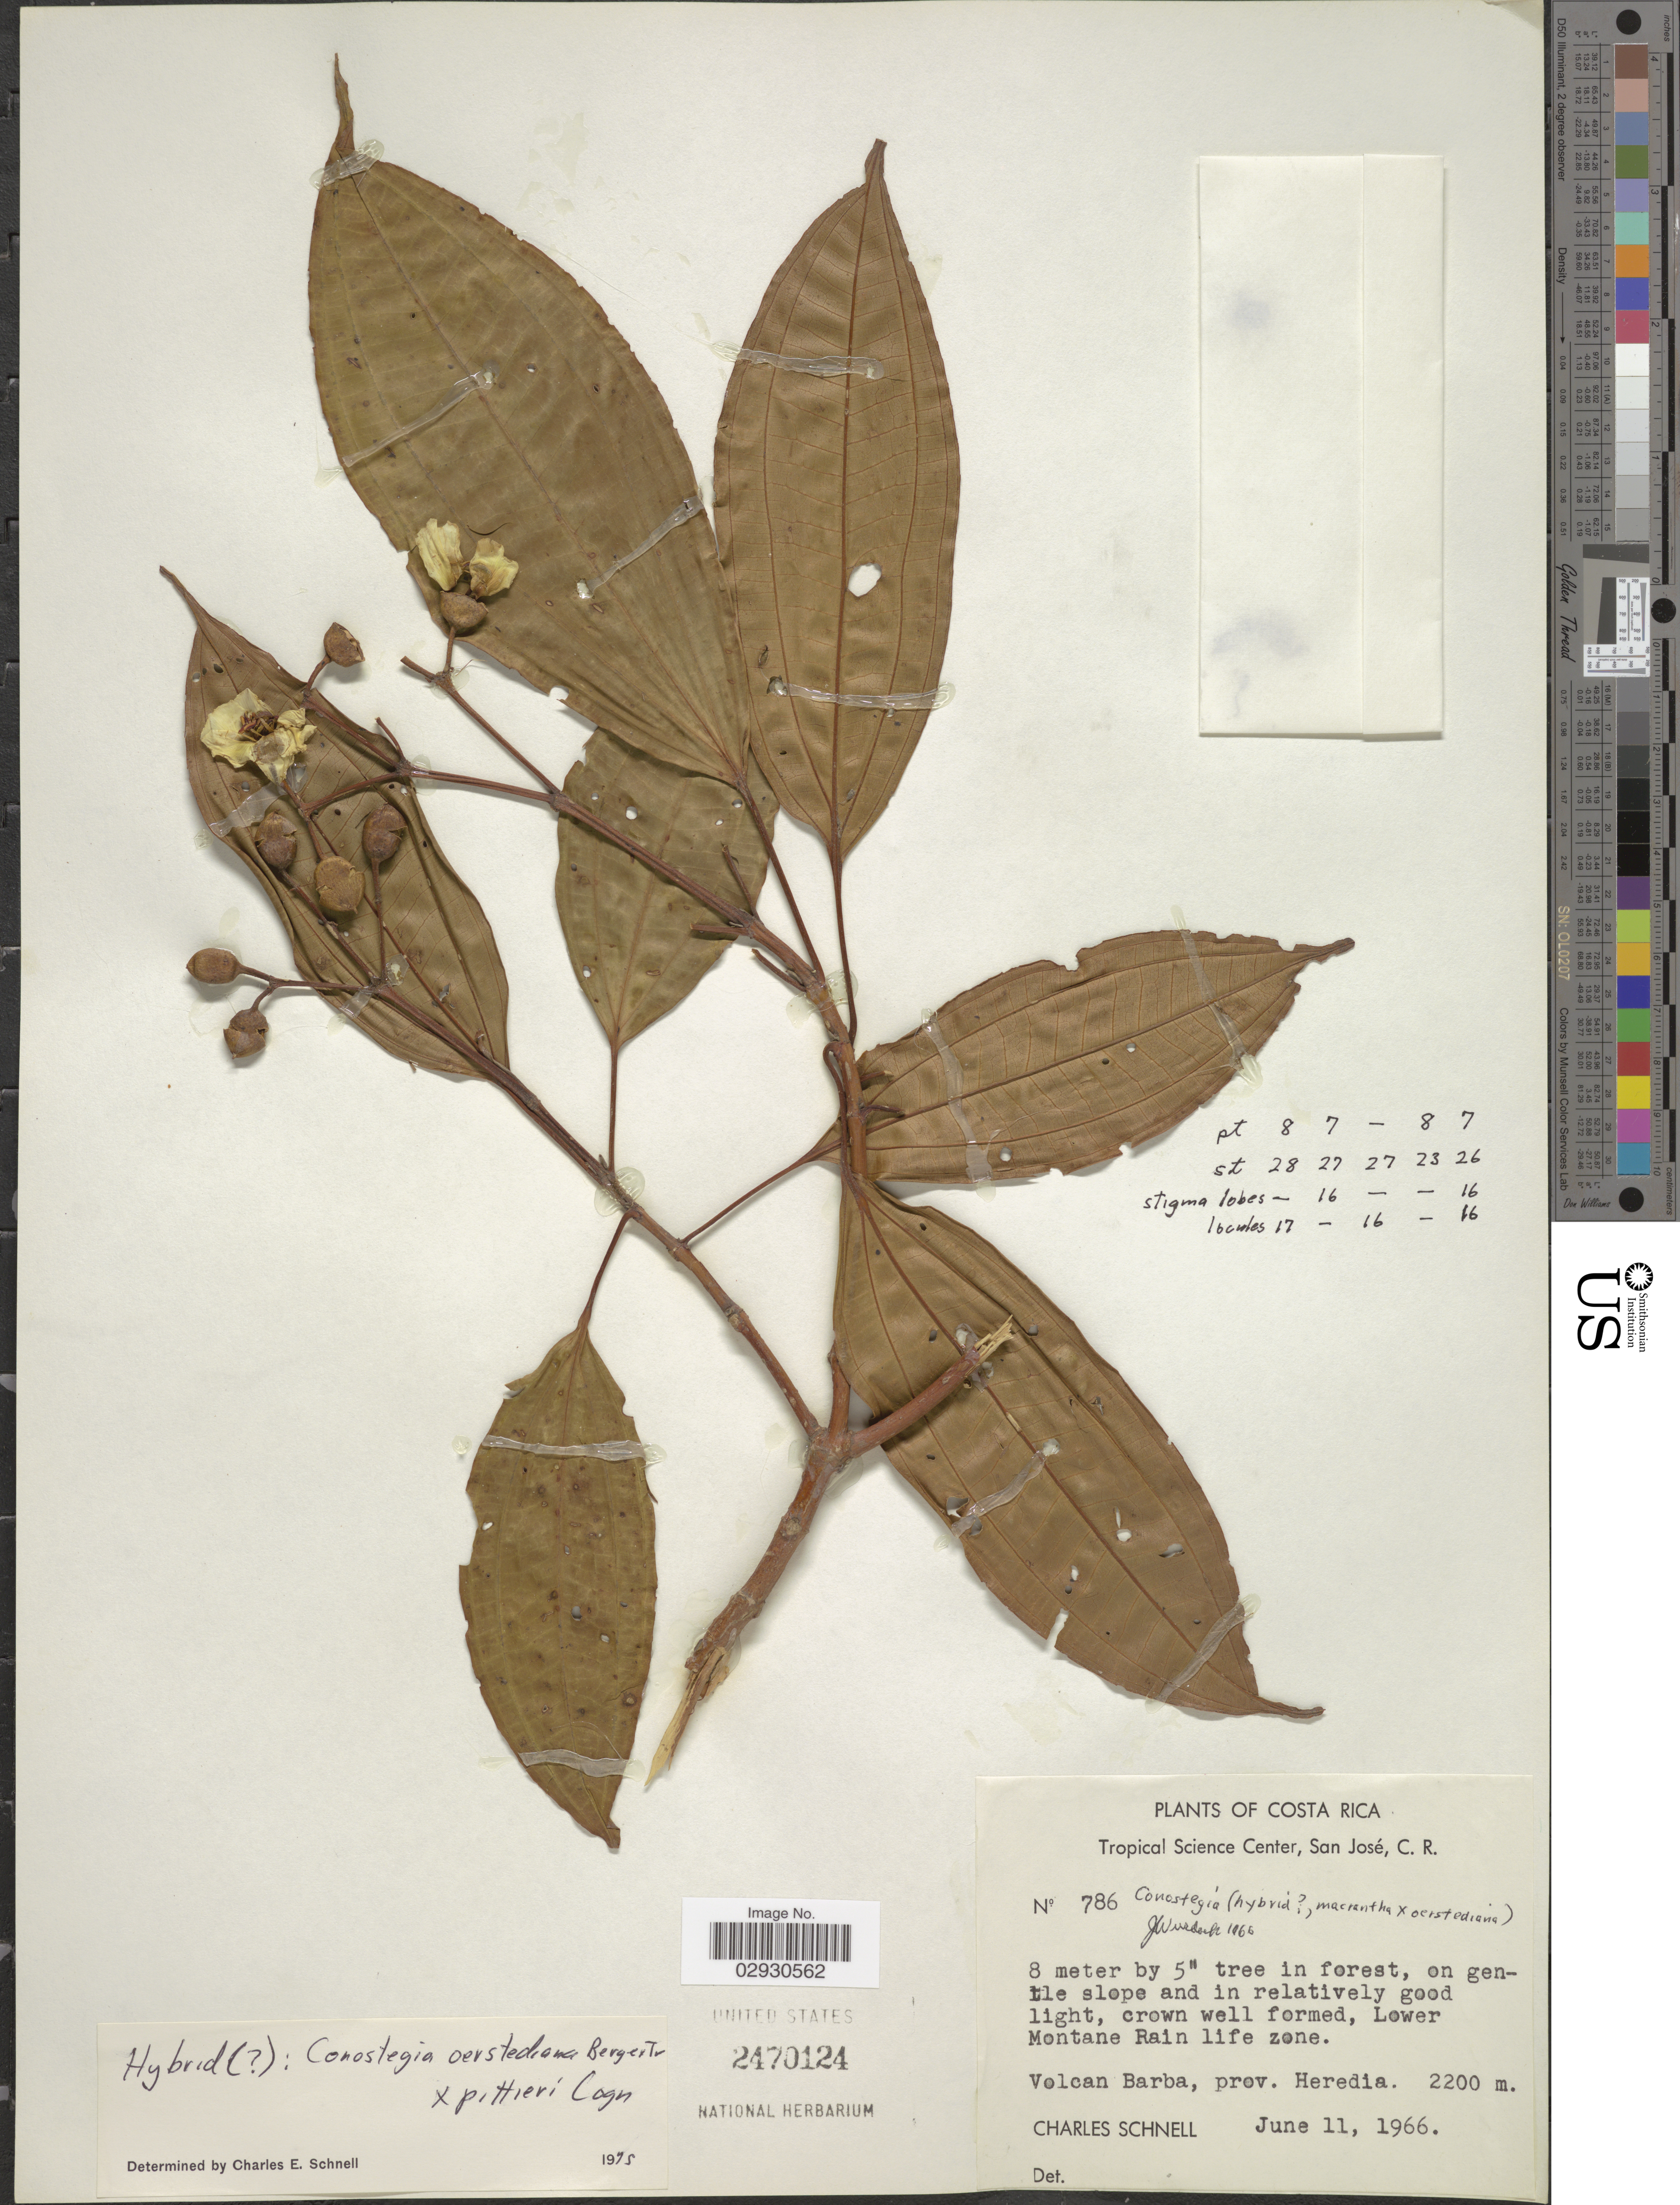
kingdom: Plantae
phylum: Tracheophyta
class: Magnoliopsida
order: Myrtales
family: Melastomataceae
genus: Conostegia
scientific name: Conostegia pittieri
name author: Cogn.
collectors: C. Schnell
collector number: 786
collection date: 1966-06-11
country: Costa Rica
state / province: Heredia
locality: Lower Montane Rain life zone, Volcan Barba.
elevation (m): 2200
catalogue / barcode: US 2470124